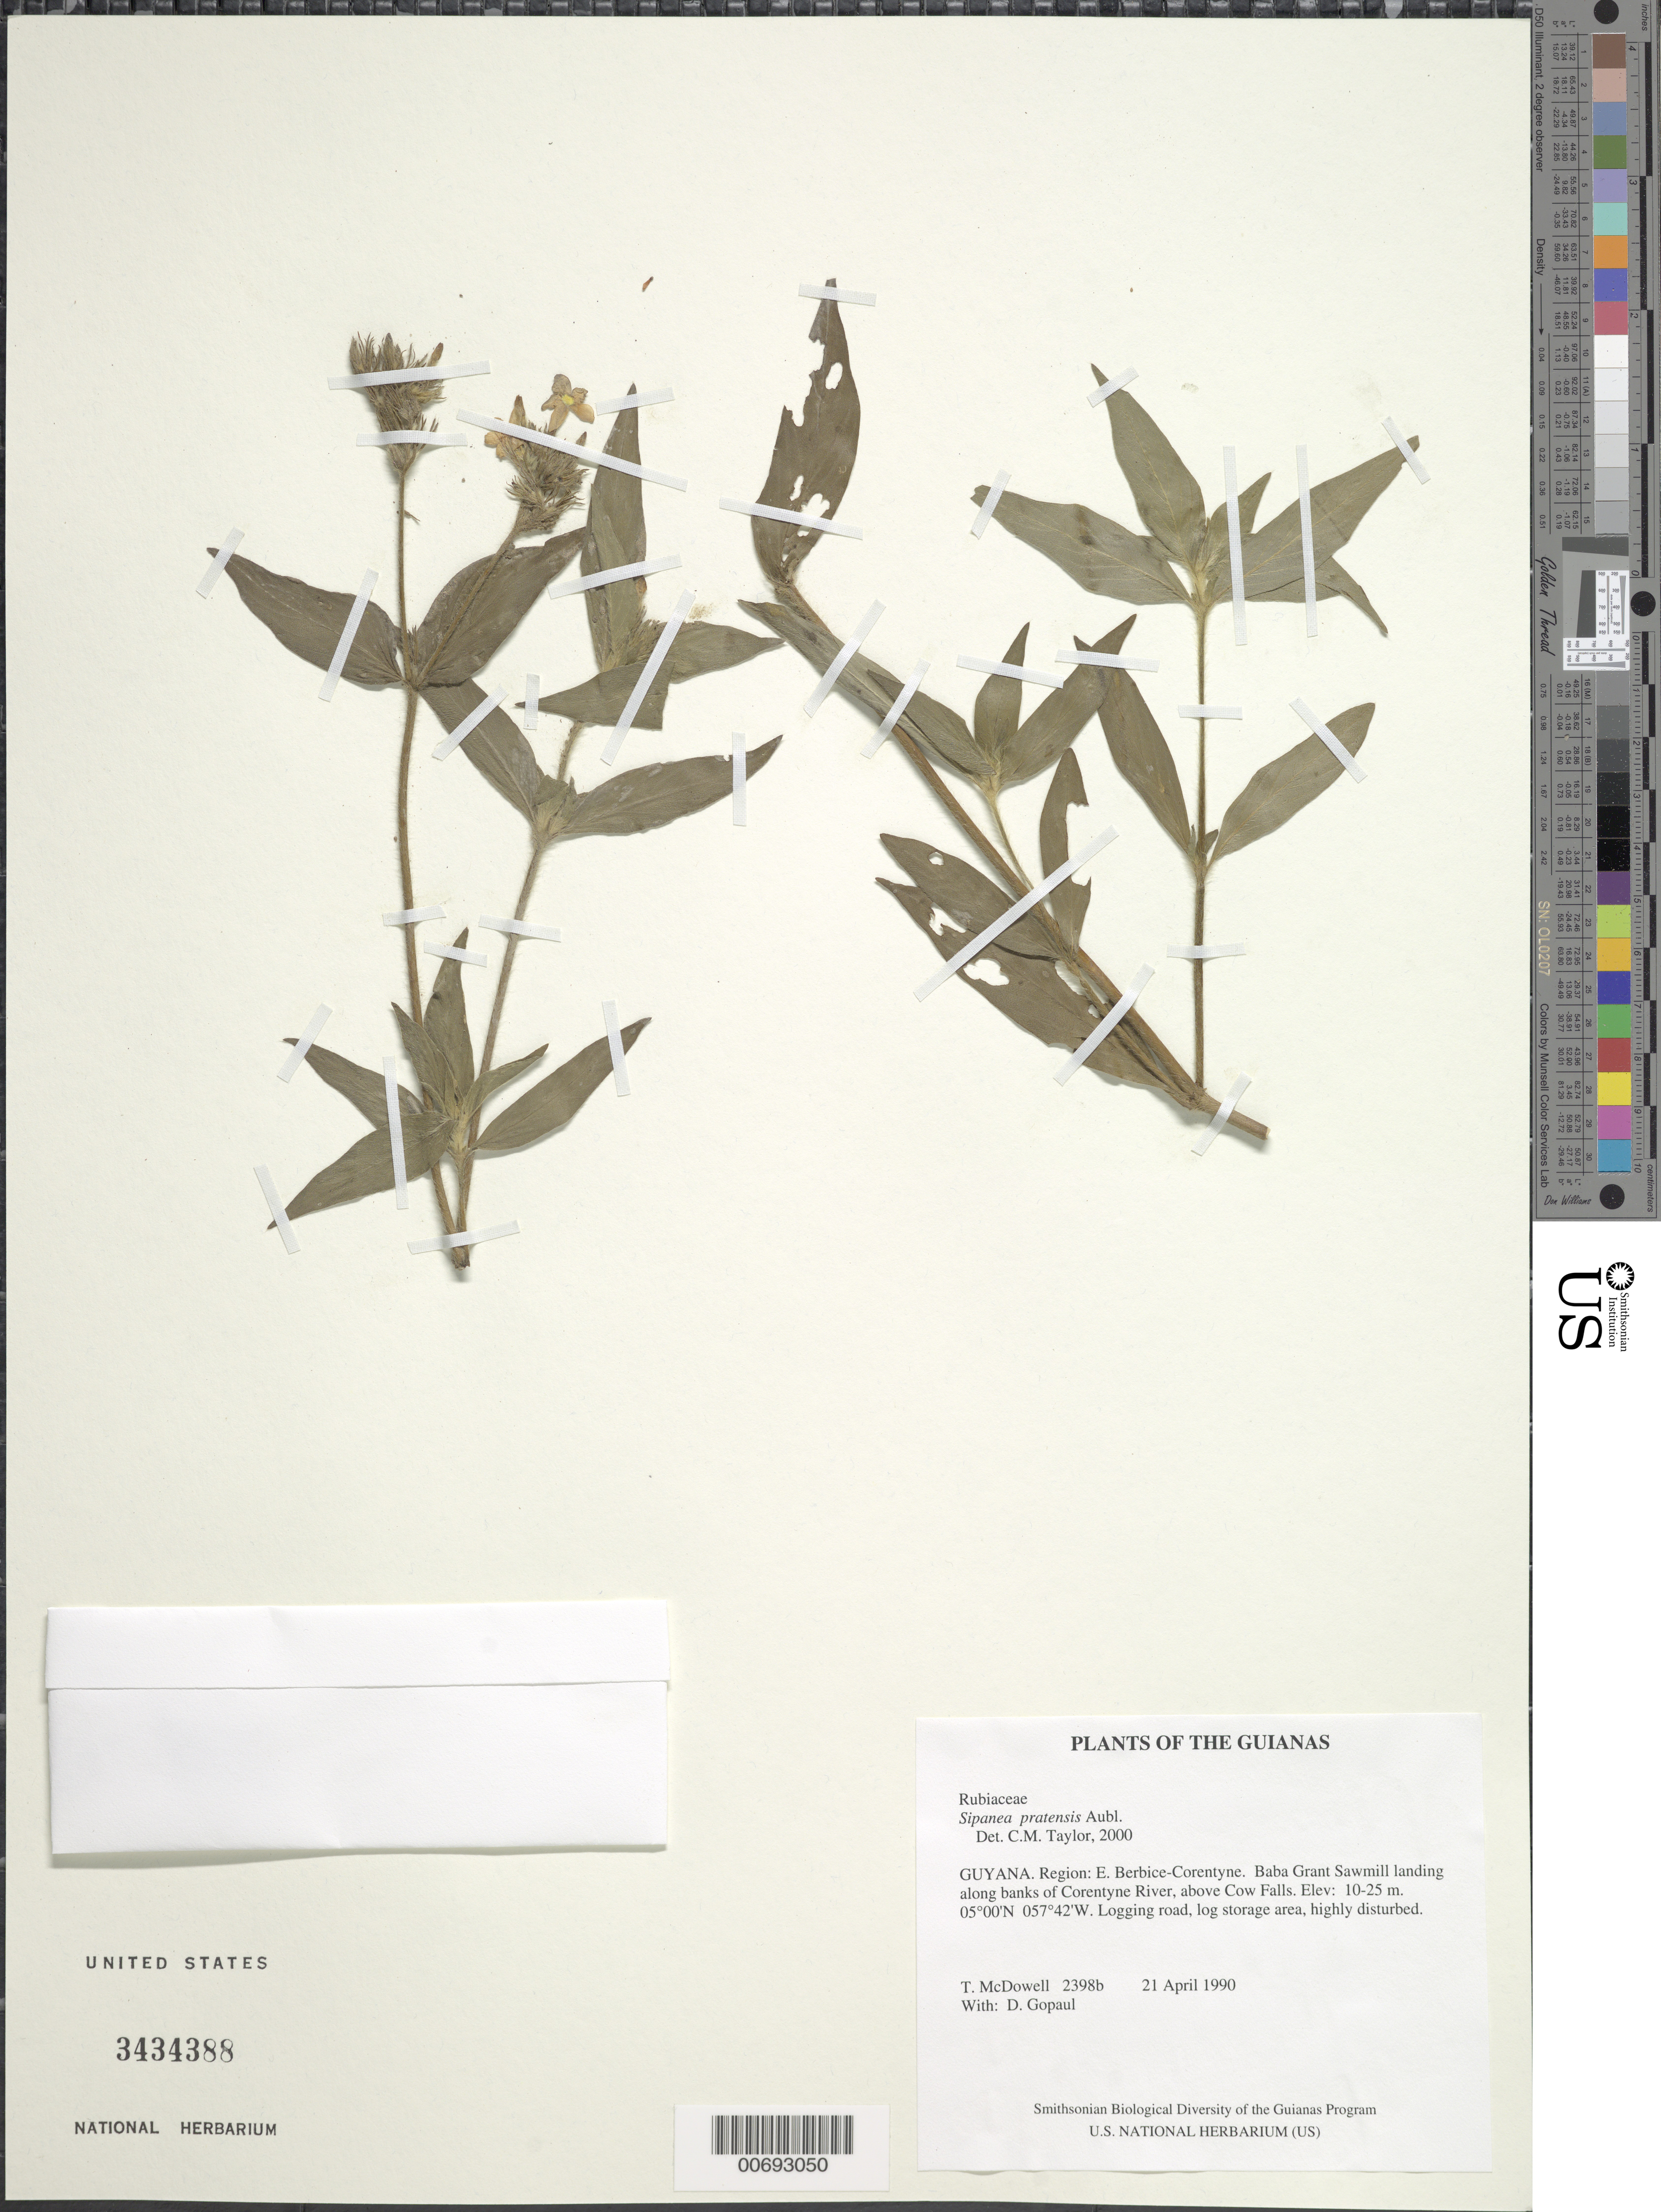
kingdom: Plantae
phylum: Tracheophyta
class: Magnoliopsida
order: Gentianales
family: Rubiaceae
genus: Sipanea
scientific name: Sipanea pratensis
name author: Aubl.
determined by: Taylor, Charlotte M.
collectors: T. McDowell & D. Gopaul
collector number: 2398 b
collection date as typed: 21 April 1990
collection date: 1990-04-21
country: Guyana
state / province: E. Berbice-Corentyne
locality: Baba Grant Sawmill landing along banks of Corentyne River, above Cow Falls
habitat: Logging road, log storage area, highly disturbed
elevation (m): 10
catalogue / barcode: US 3434388